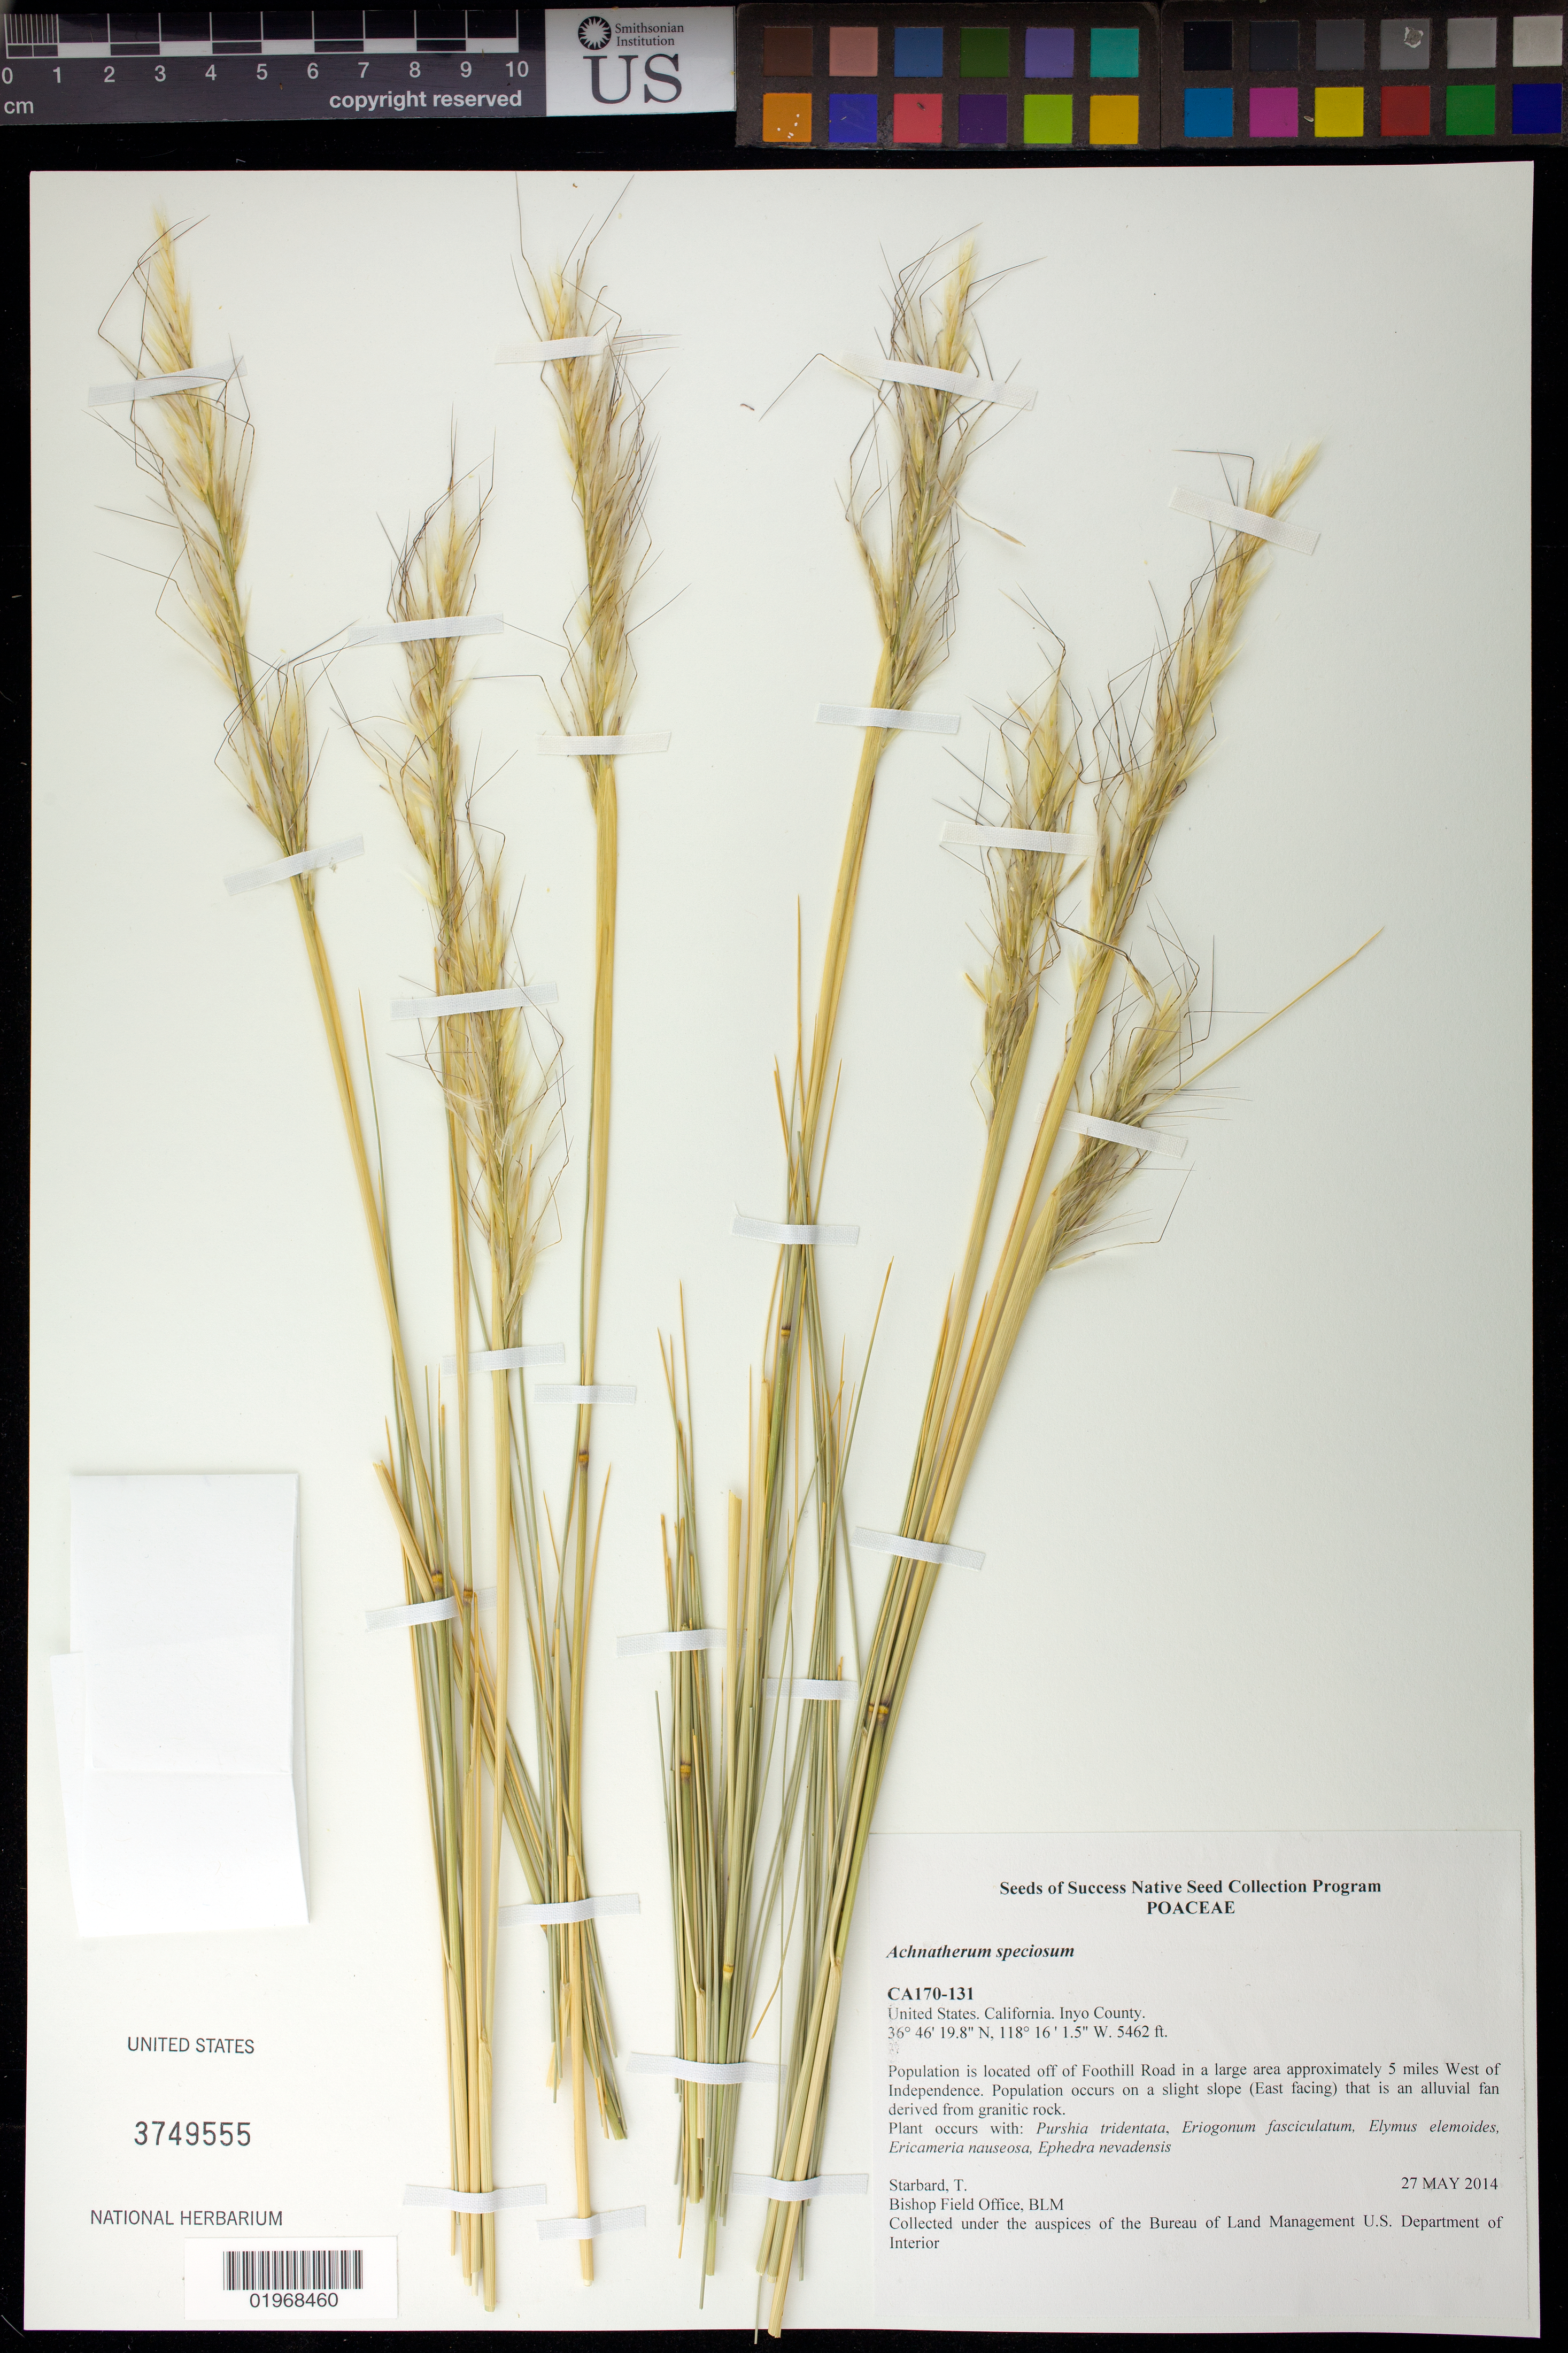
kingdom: Plantae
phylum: Tracheophyta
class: Liliopsida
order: Poales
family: Poaceae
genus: Achnatherum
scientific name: Achnatherum speciosum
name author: (Trin. & Rupr.) Barkworth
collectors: T. Starbard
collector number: CA170-131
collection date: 2014-05-27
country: United States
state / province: California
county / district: Inyo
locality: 5 mi W of Independence.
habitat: With Purshia tridentata, Elymus elemoides, Ephedra nevadensis, ect.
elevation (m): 1665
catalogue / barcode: US 3749555